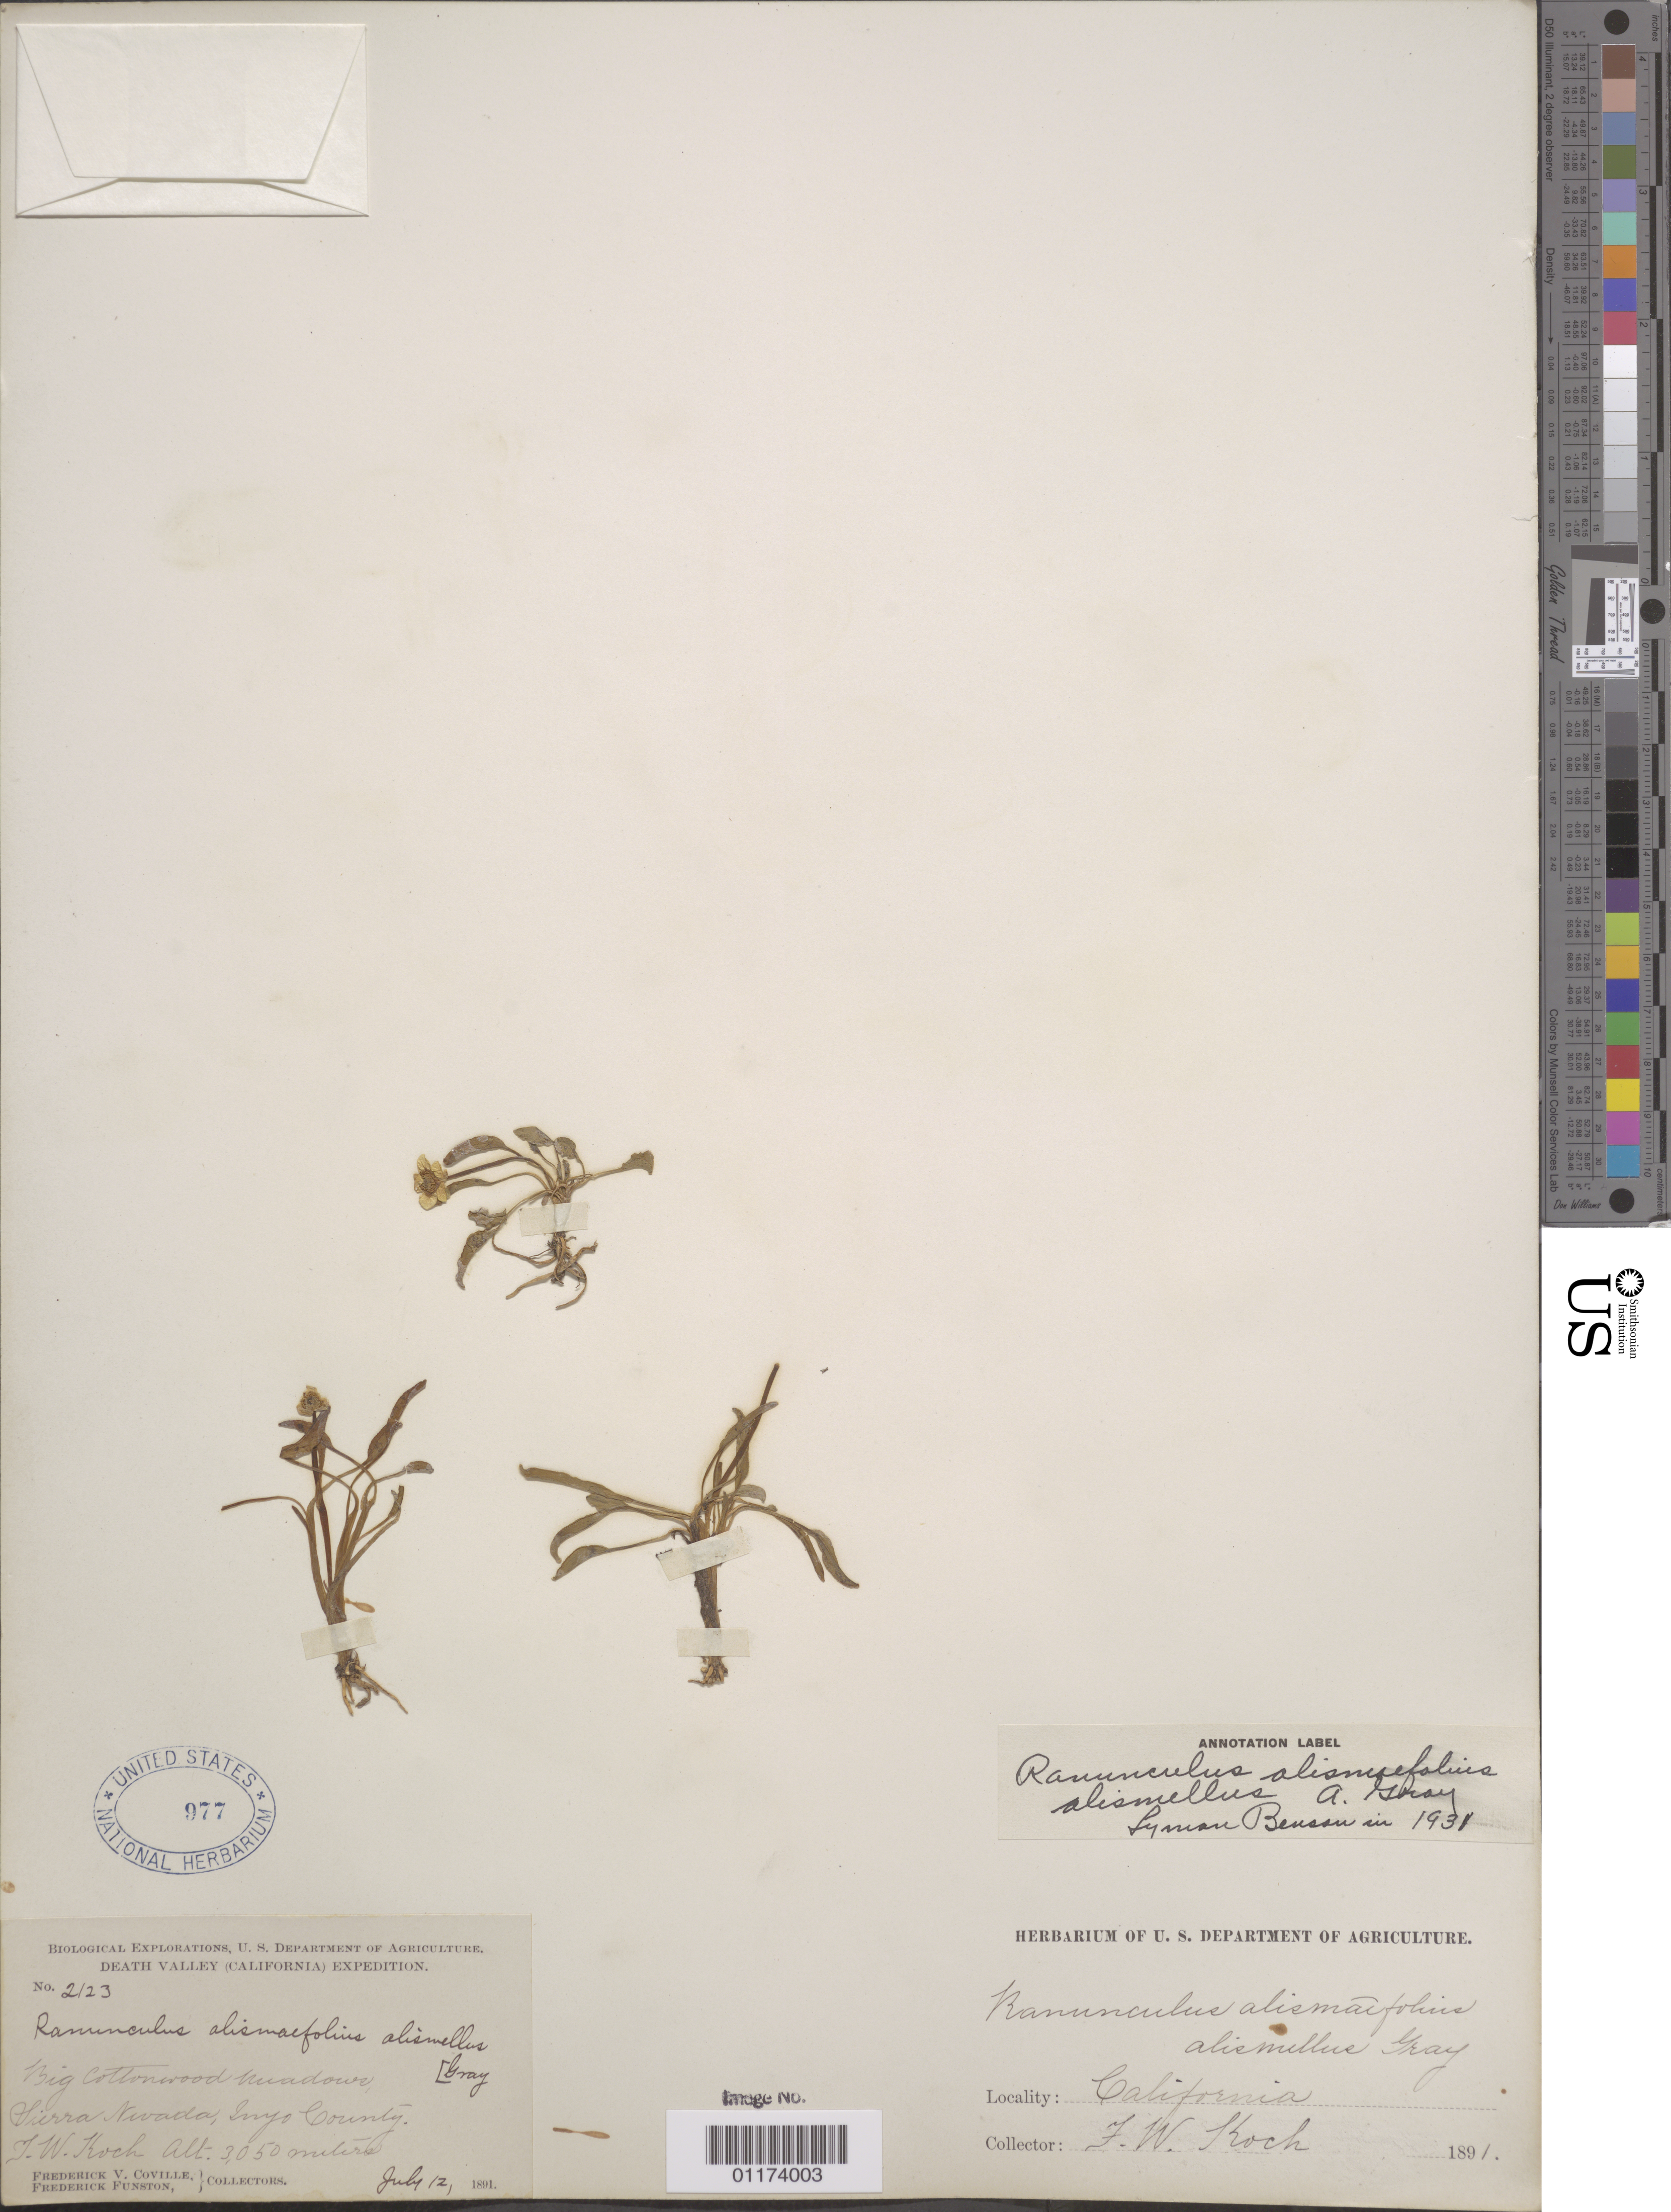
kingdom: Plantae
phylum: Tracheophyta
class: Magnoliopsida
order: Ranunculales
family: Ranunculaceae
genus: Ranunculus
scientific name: Ranunculus alismifolius var. alismifolius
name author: Geyer ex Benth.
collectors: F. W. Koch, F. V. Coville & F. Funston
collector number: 2123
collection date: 1891-07-12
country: United States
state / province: California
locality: Big Cottonwood Meadows, Sierra Nevada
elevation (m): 3050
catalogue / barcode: US 977